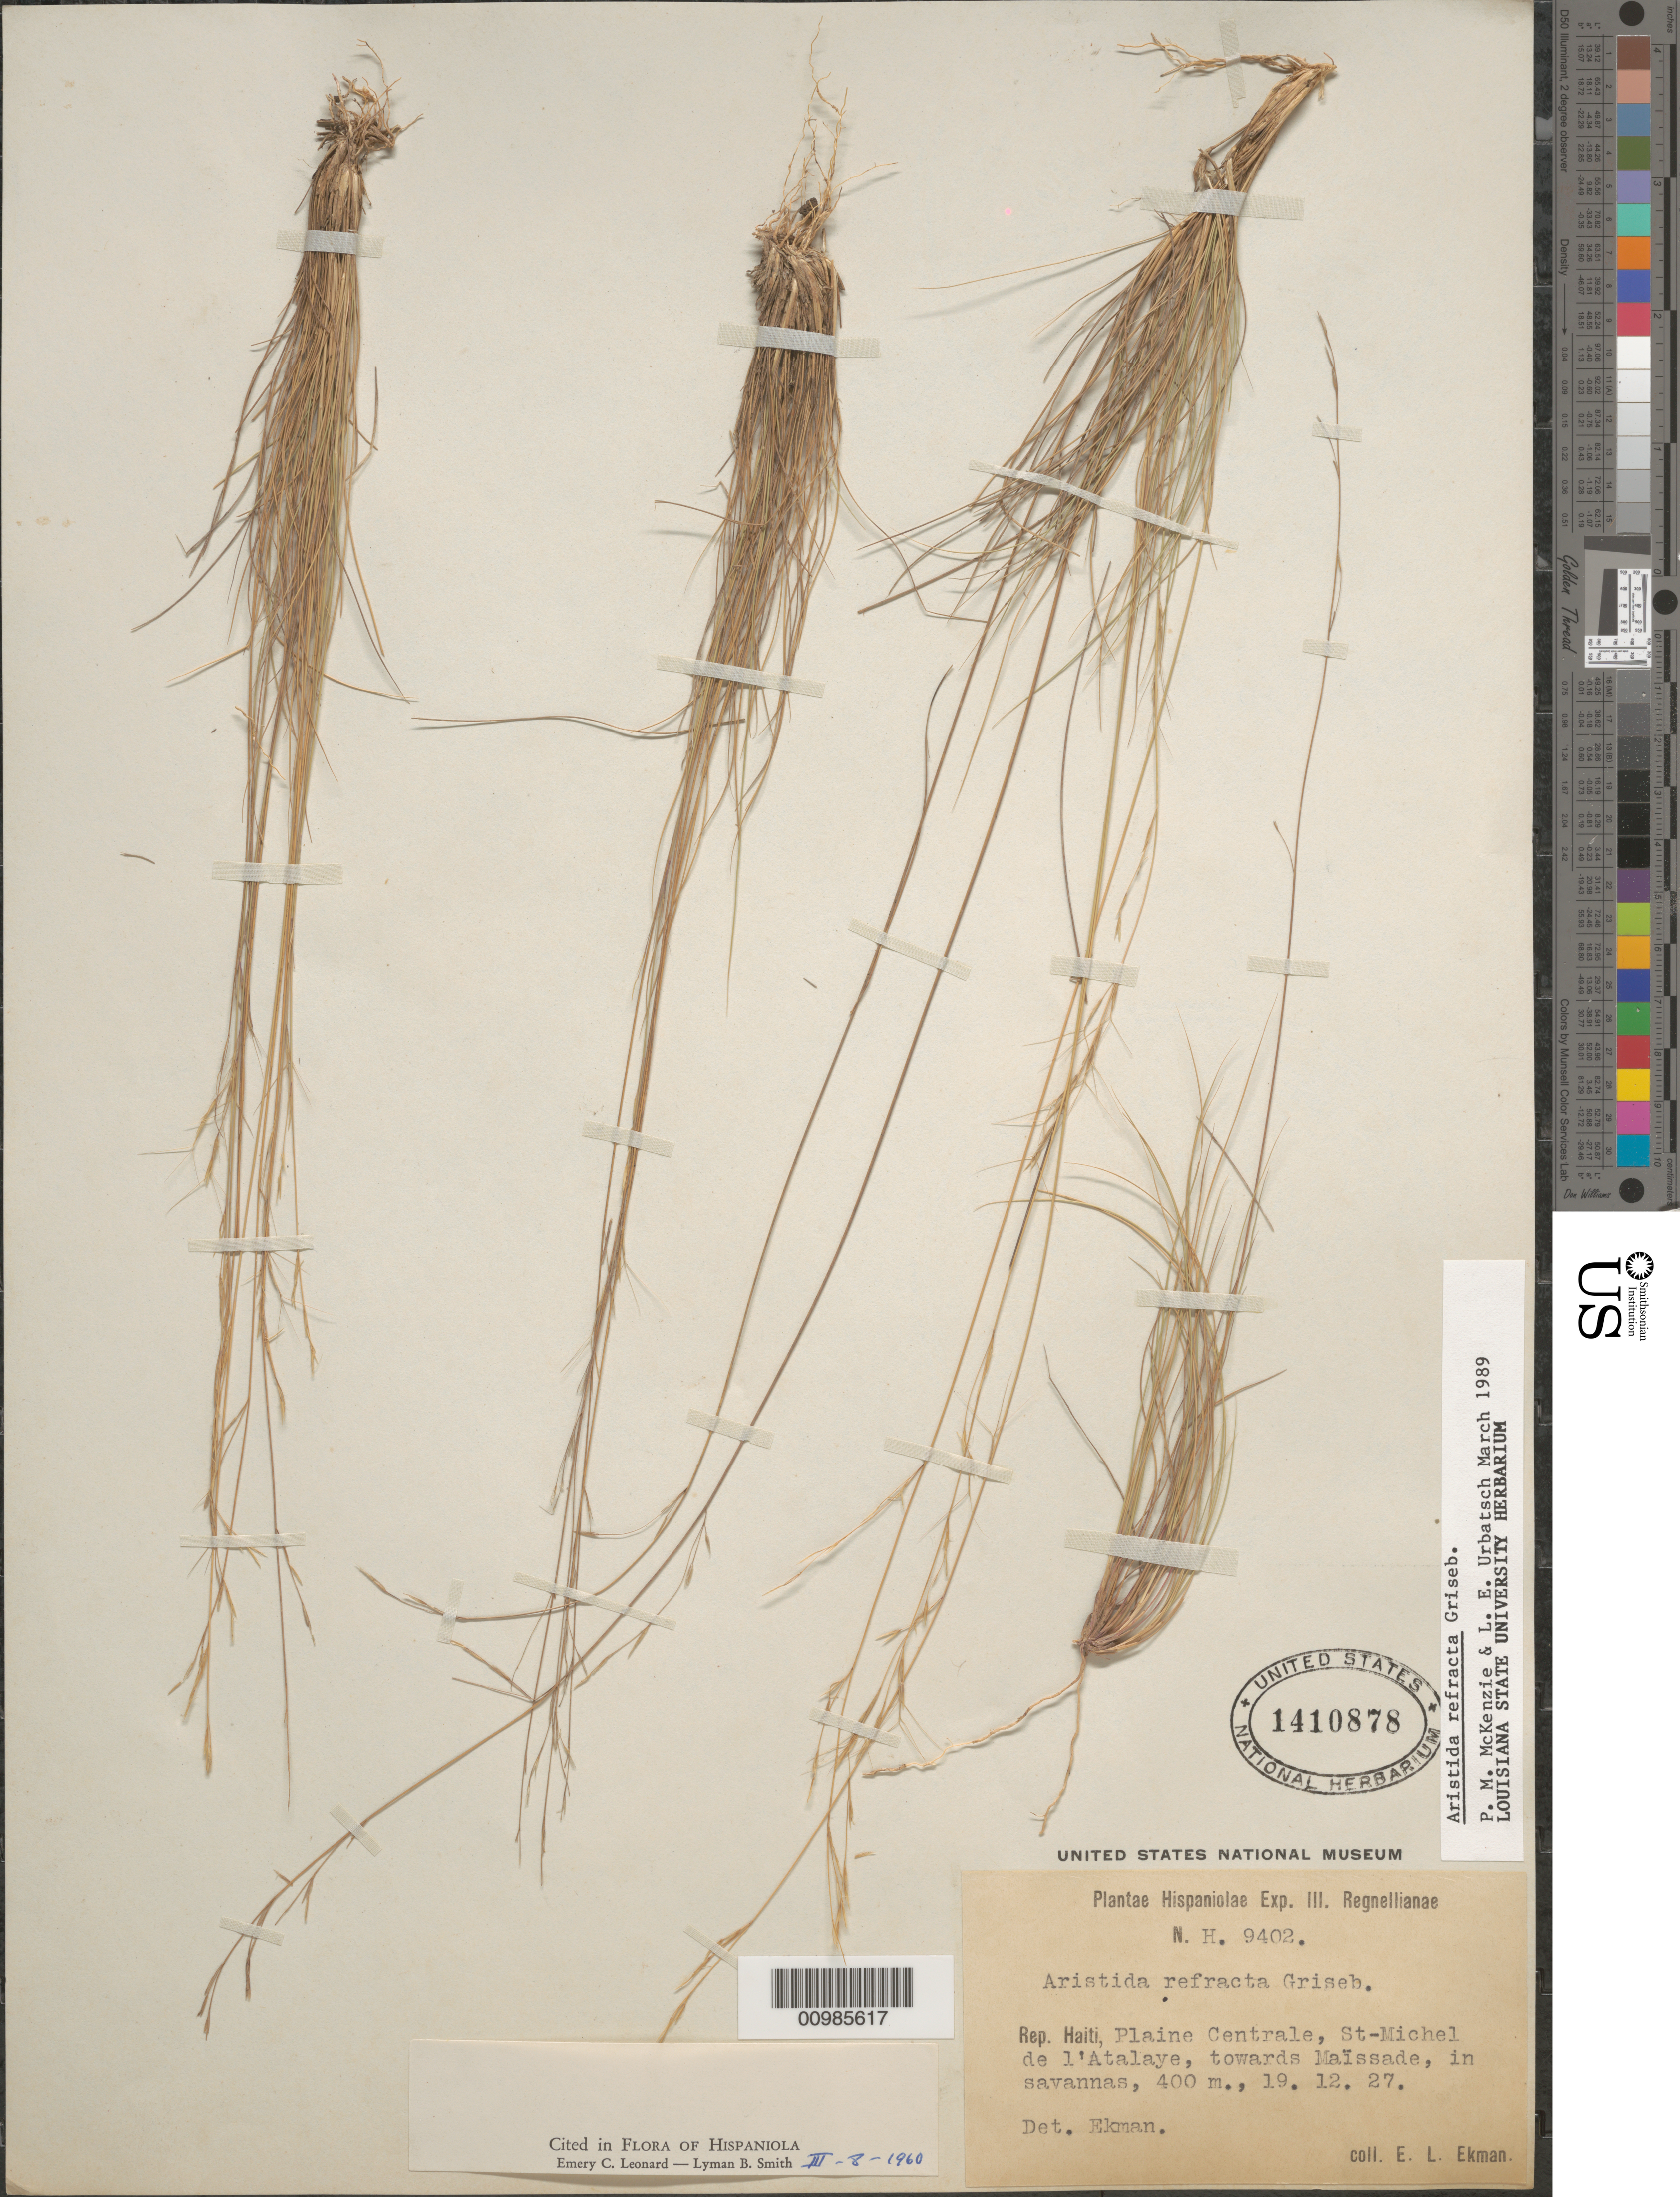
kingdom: Plantae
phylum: Tracheophyta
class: Liliopsida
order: Poales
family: Poaceae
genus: Aristida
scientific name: Aristida refracta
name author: Griseb.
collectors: E. L. Ekman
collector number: H 9402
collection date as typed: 19 Dec 1927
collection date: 1927-12-19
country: Haiti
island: Hispaniola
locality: Plaine Centrale, St-Michel de l'Atalaye towards Maissade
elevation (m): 400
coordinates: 0 N, 0 E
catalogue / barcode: US 1410878